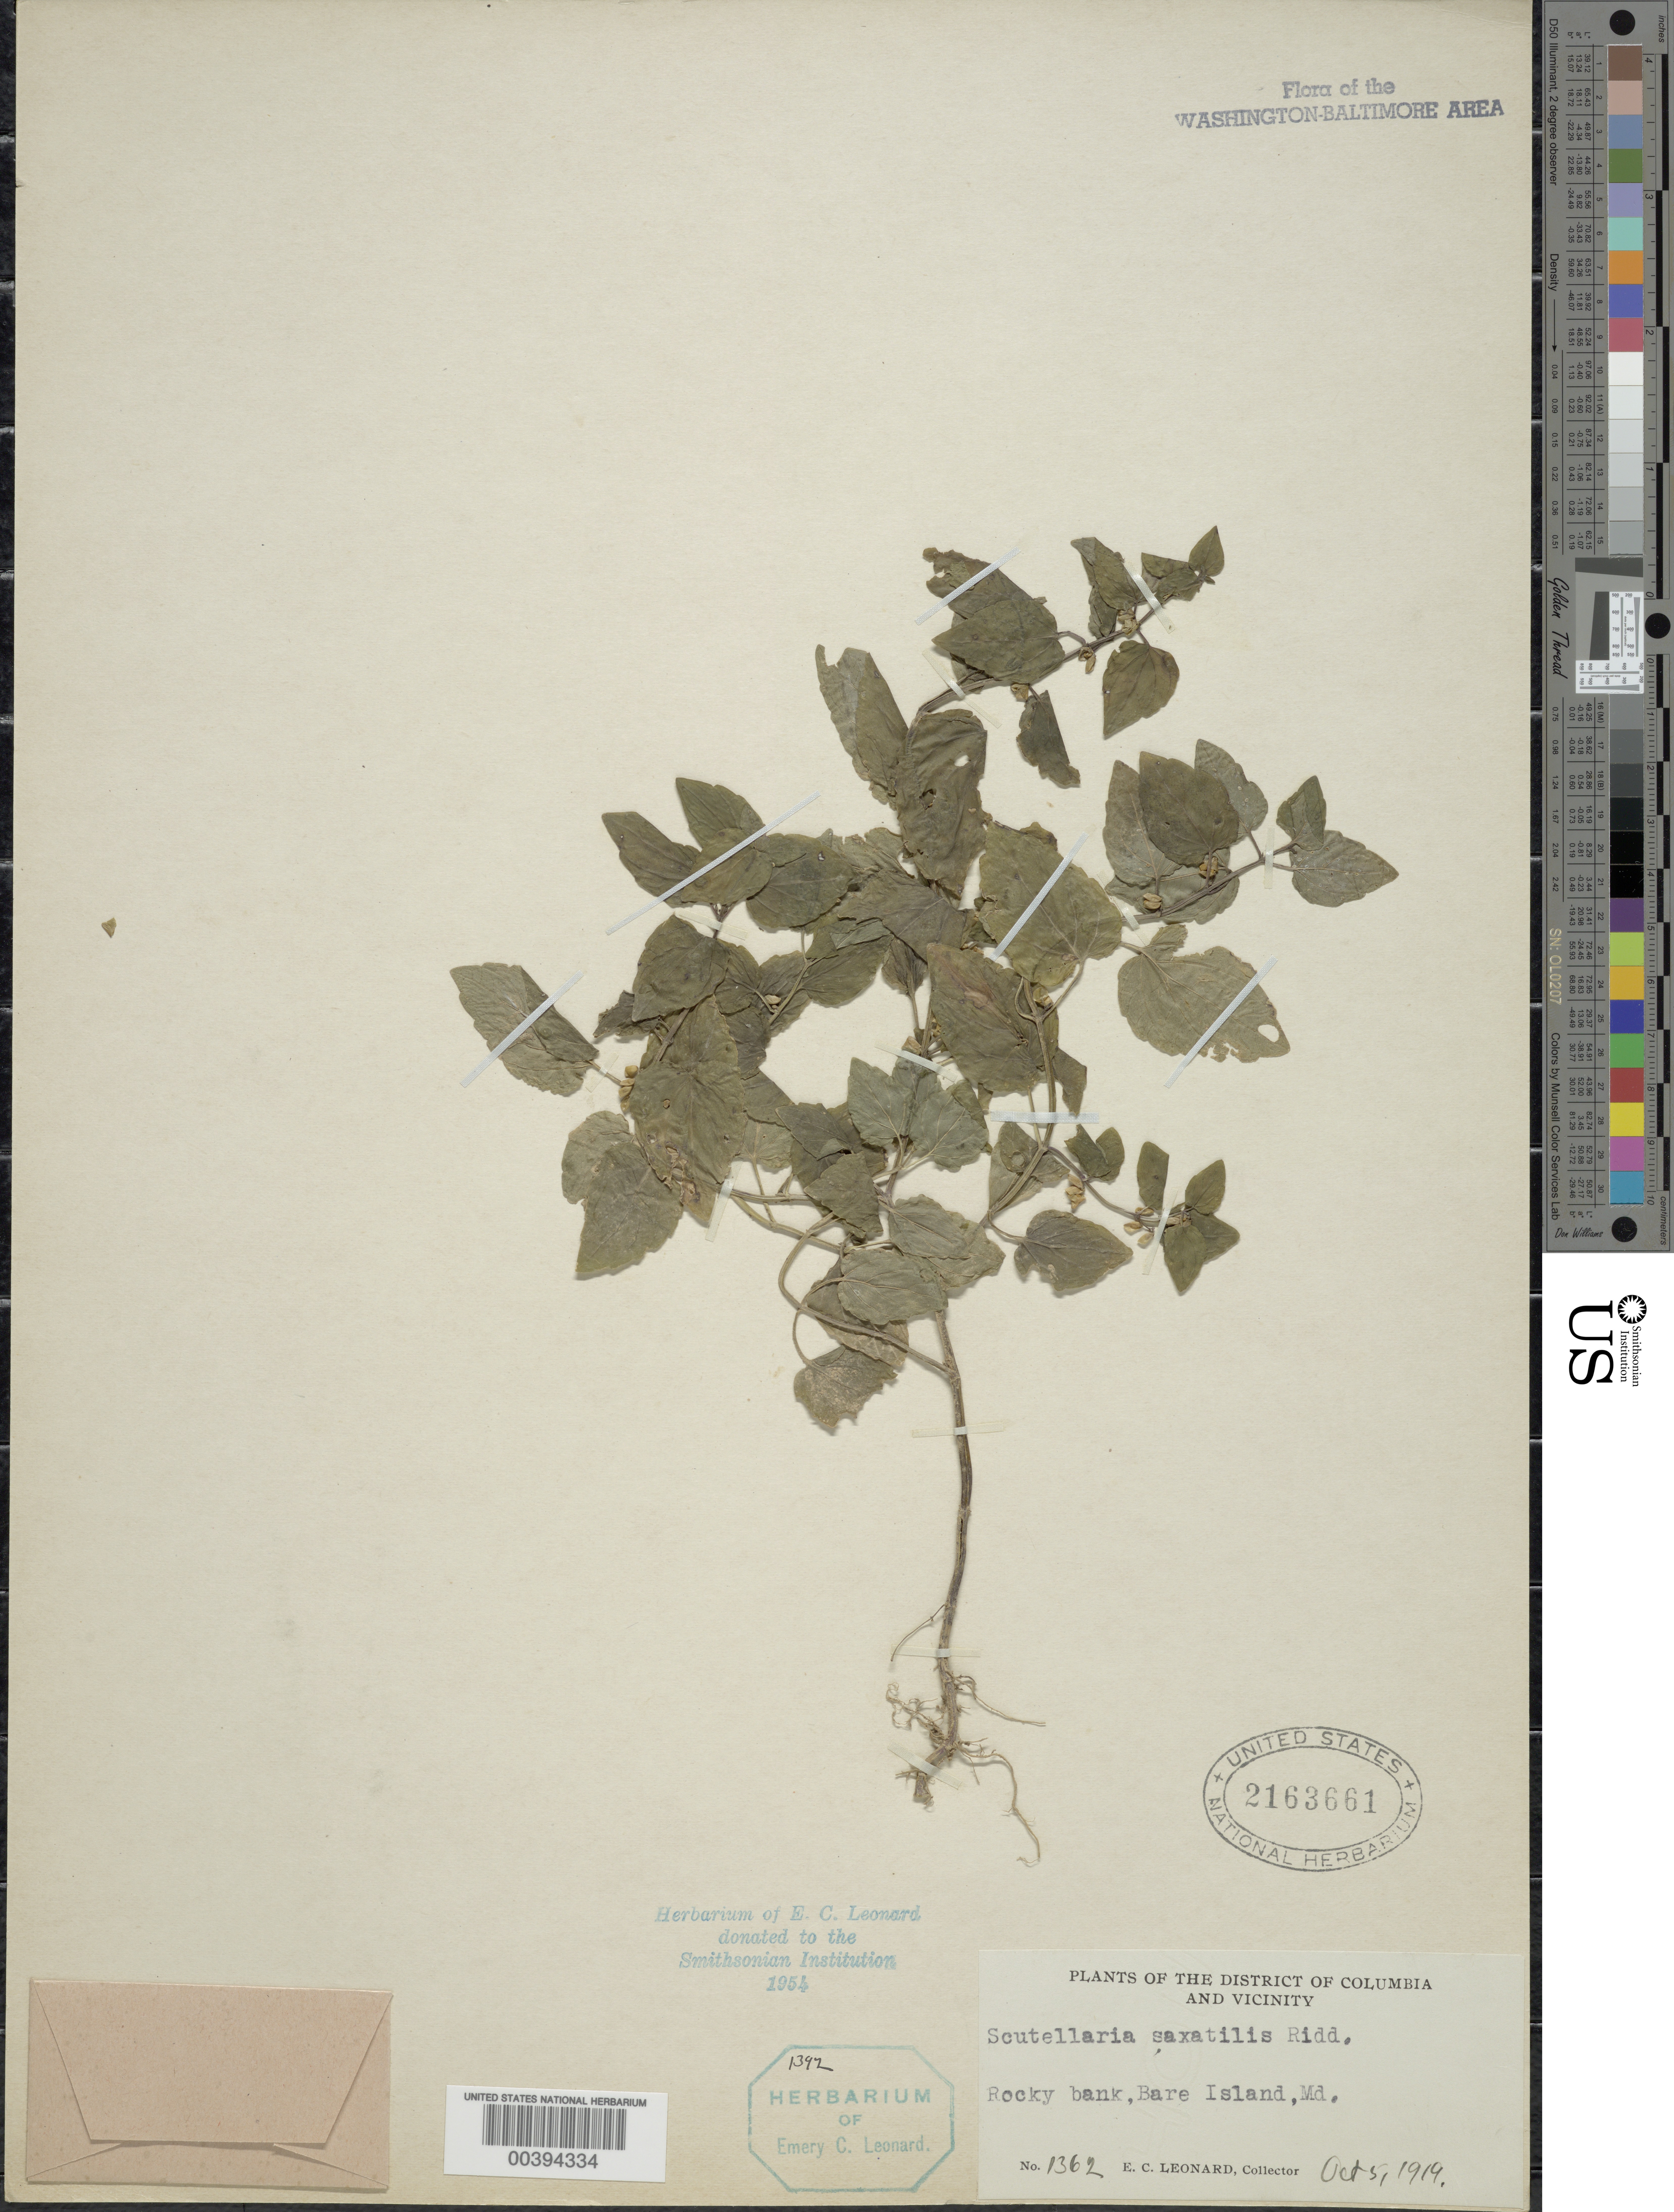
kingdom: Plantae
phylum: Tracheophyta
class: Magnoliopsida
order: Lamiales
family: Lamiaceae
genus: Scutellaria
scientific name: Scutellaria saxatilis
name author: Riddell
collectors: E. C. Leonard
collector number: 1362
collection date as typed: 05 Oct 1919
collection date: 1919-10-05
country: United States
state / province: Maryland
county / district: Montgomery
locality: Bear Island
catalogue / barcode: US 2163661